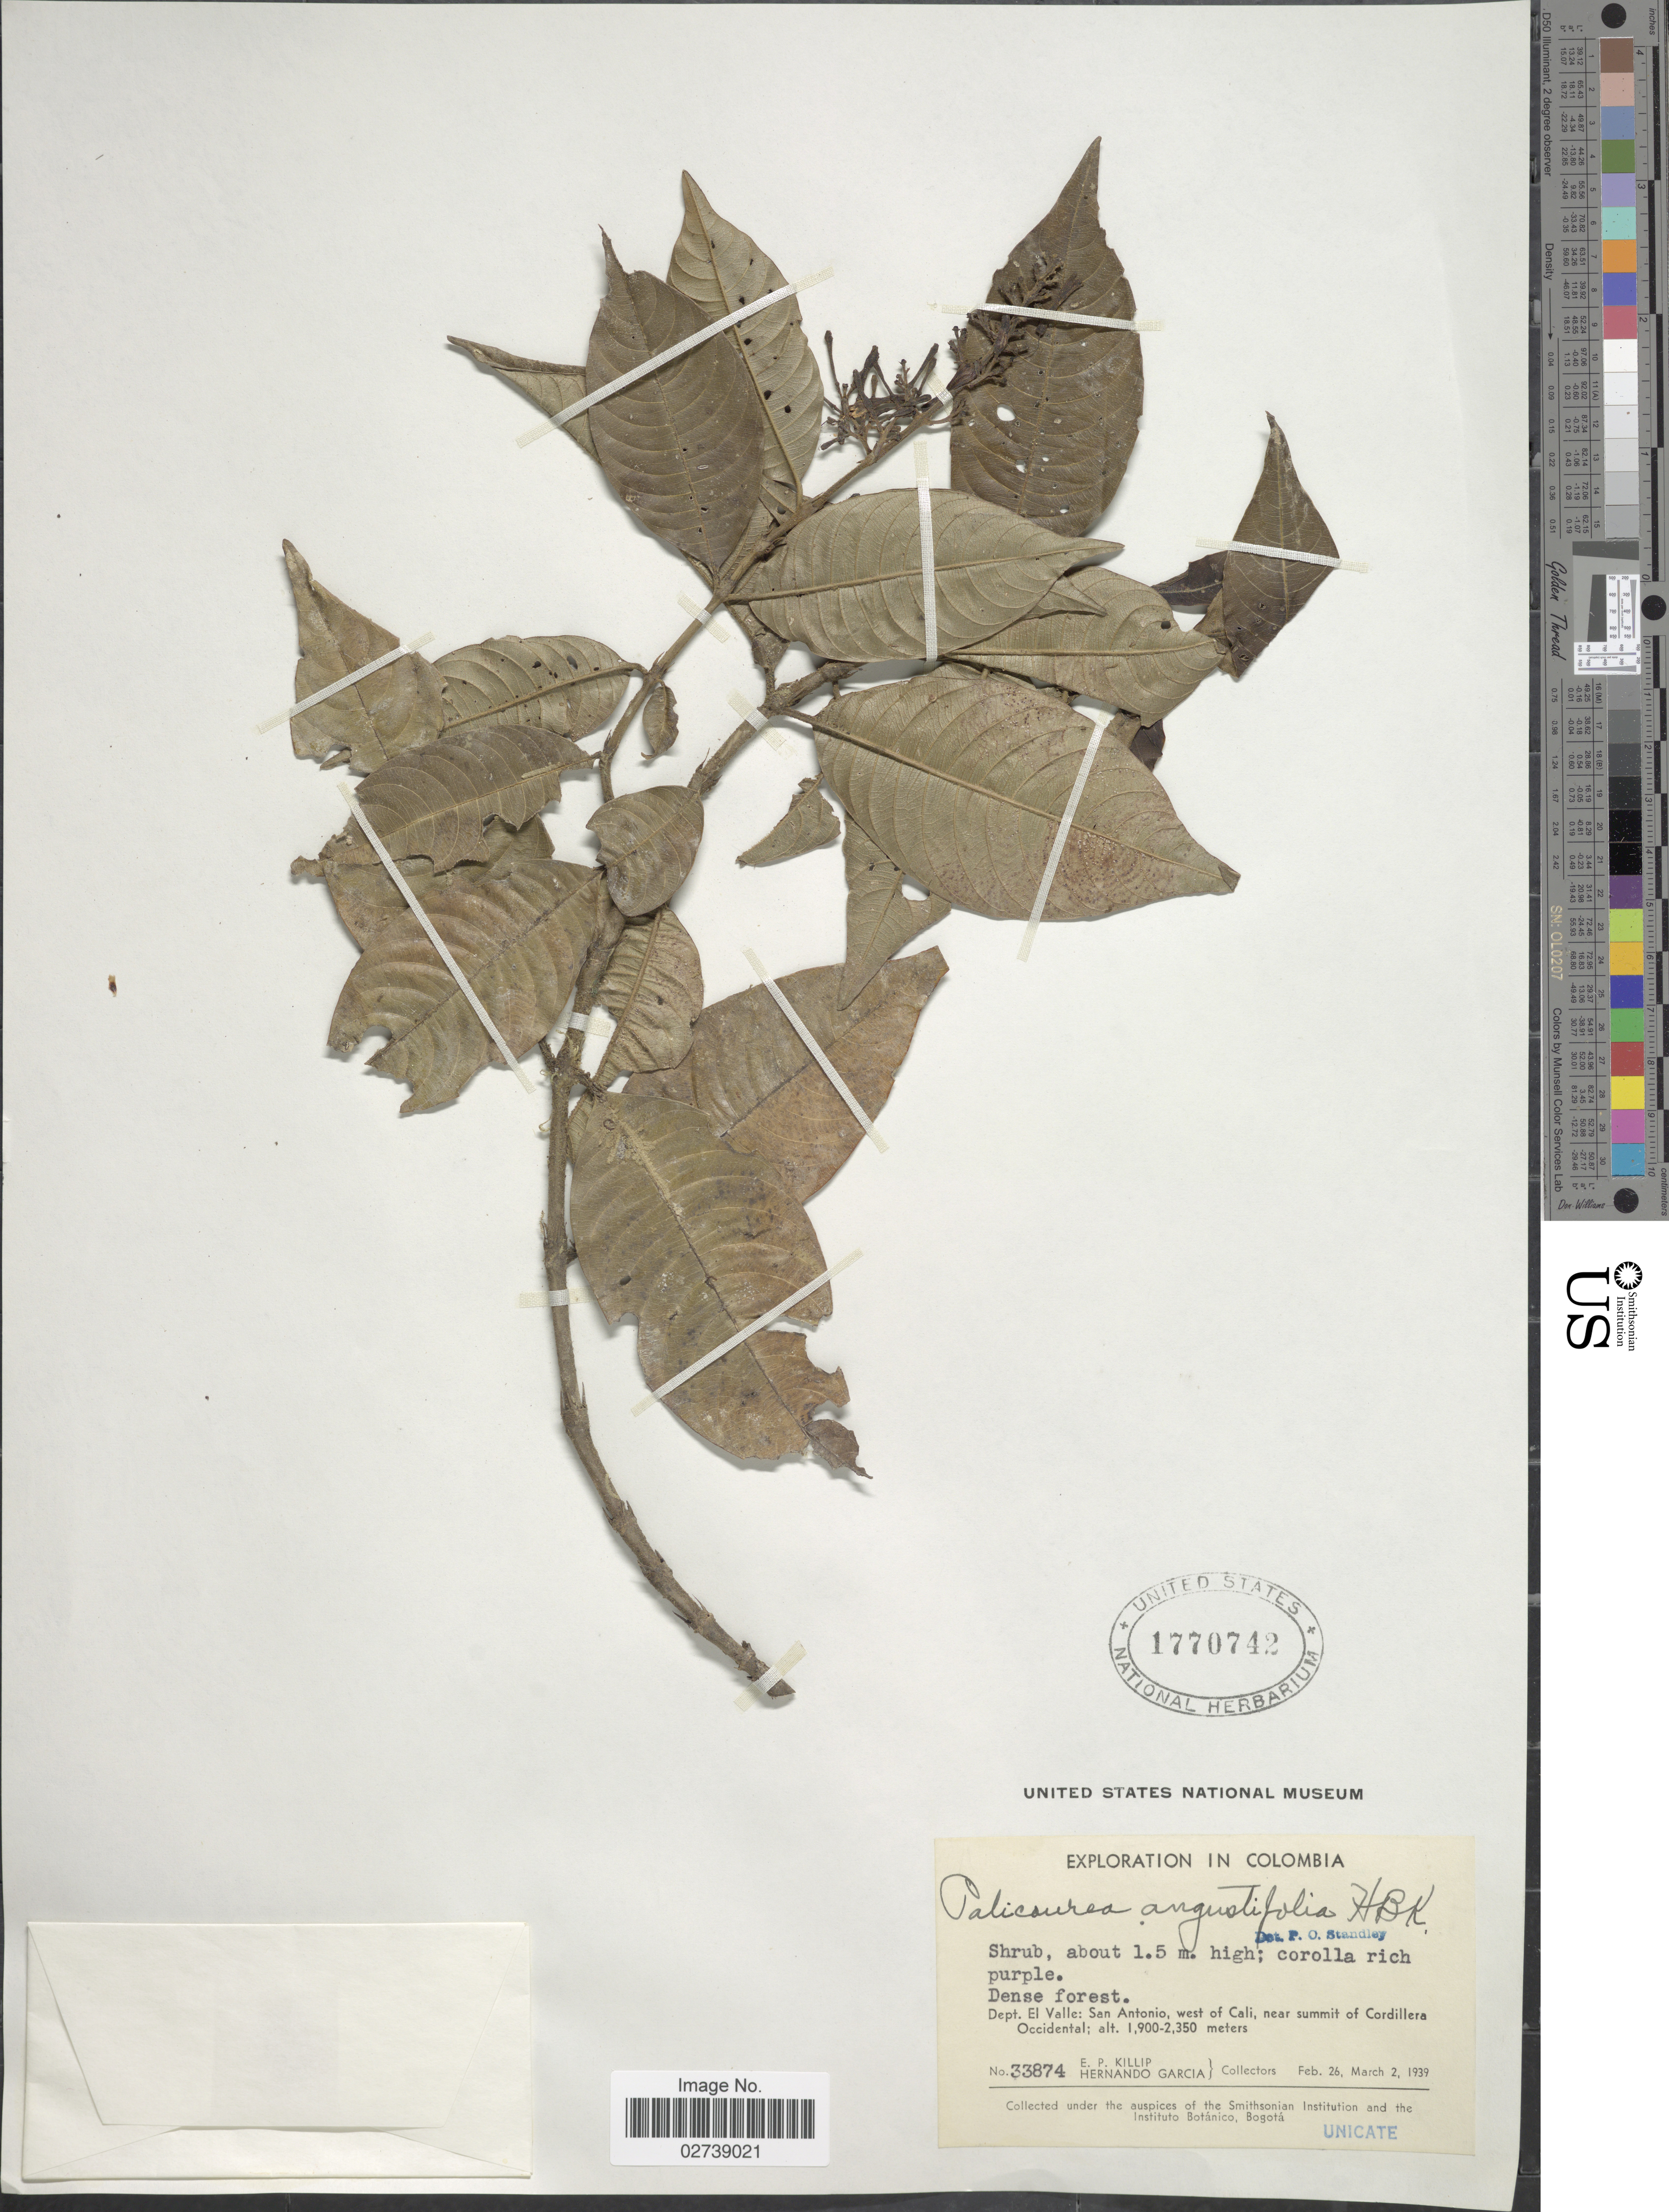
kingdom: Plantae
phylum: Tracheophyta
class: Magnoliopsida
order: Gentianales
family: Rubiaceae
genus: Palicourea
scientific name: Palicourea angustifolia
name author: Kunth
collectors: E. P. Killip & H. Garcia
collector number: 33874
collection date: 1939-02-26/1939-03-02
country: Colombia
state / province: Valle del Cauca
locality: Dense forest, Dept. El Valle: San Antonio, west of Cali, near summit of Cordillera Occidental.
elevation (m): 1900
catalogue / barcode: US 1770742